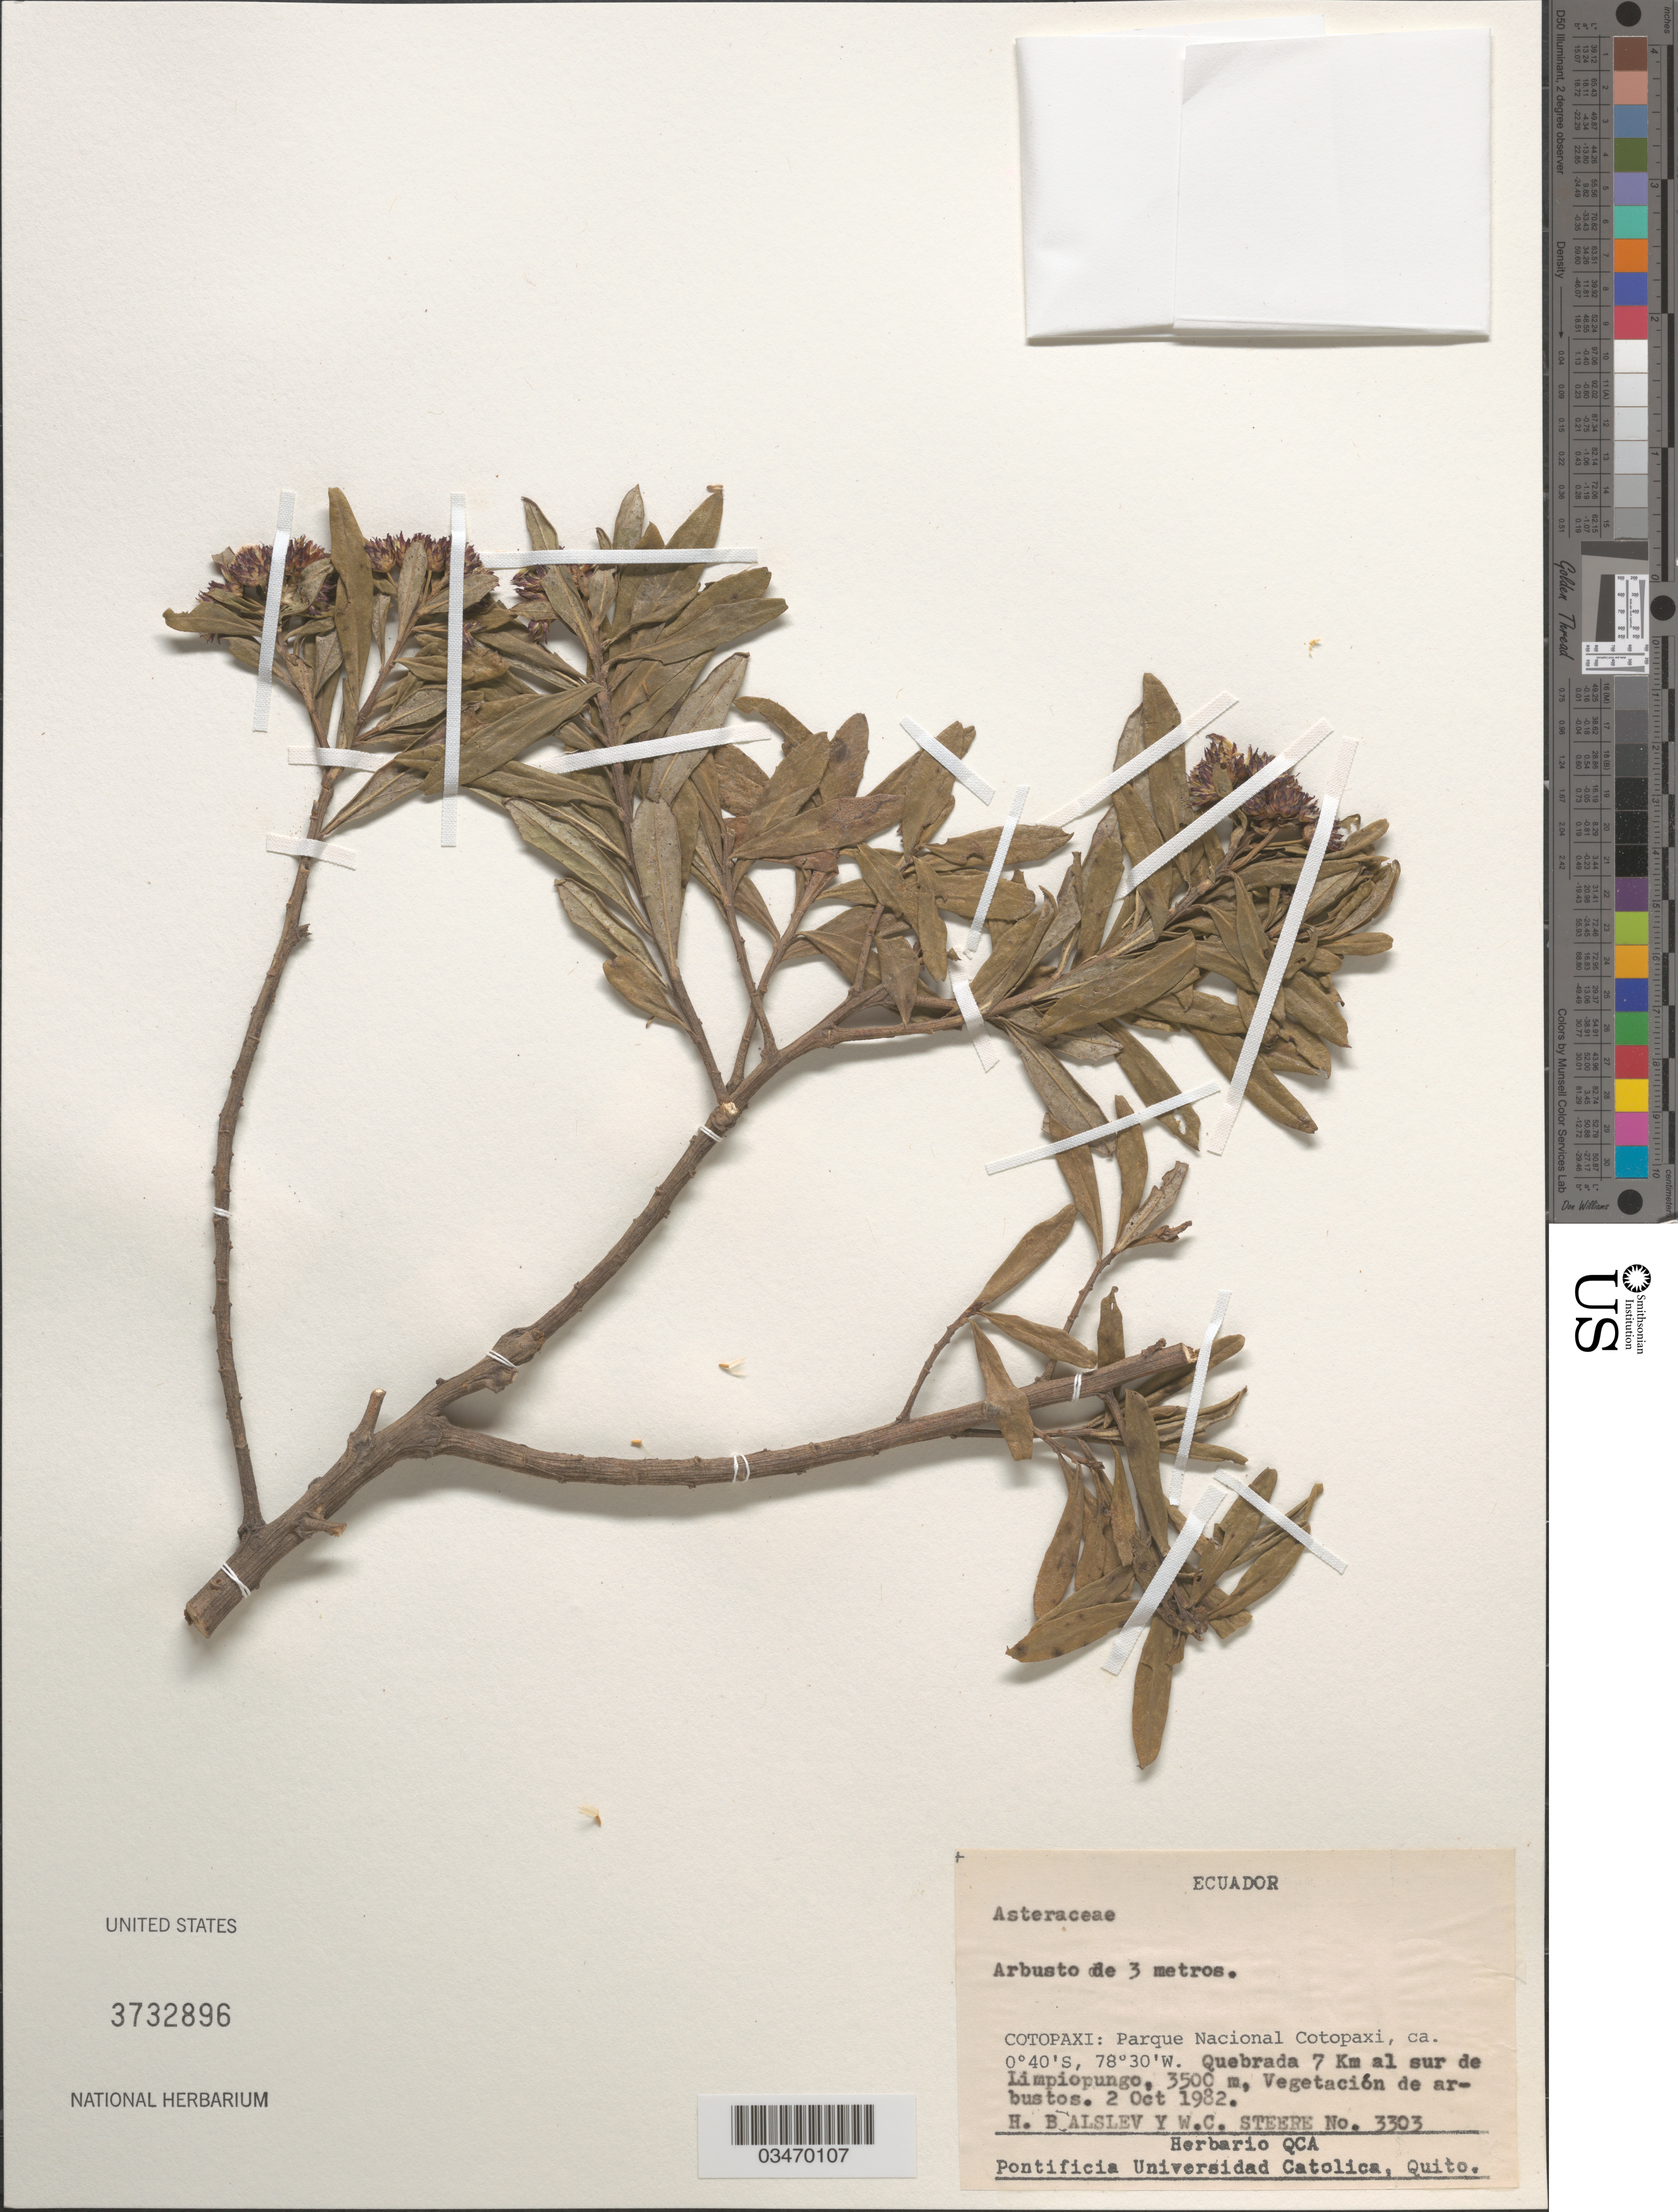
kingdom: Plantae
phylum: Tracheophyta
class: Magnoliopsida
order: Asterales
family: Asteraceae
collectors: H. Balslev & W. C. Steere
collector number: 3303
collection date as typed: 2 Oct 1982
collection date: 1982-10-02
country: Ecuador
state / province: Cotopaxi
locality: Parque Nacional Cotopaxi, Quebrada 7 km al sur de Limpiopungo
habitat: Vegetacion de arbustos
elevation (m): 3500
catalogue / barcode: US 3732896